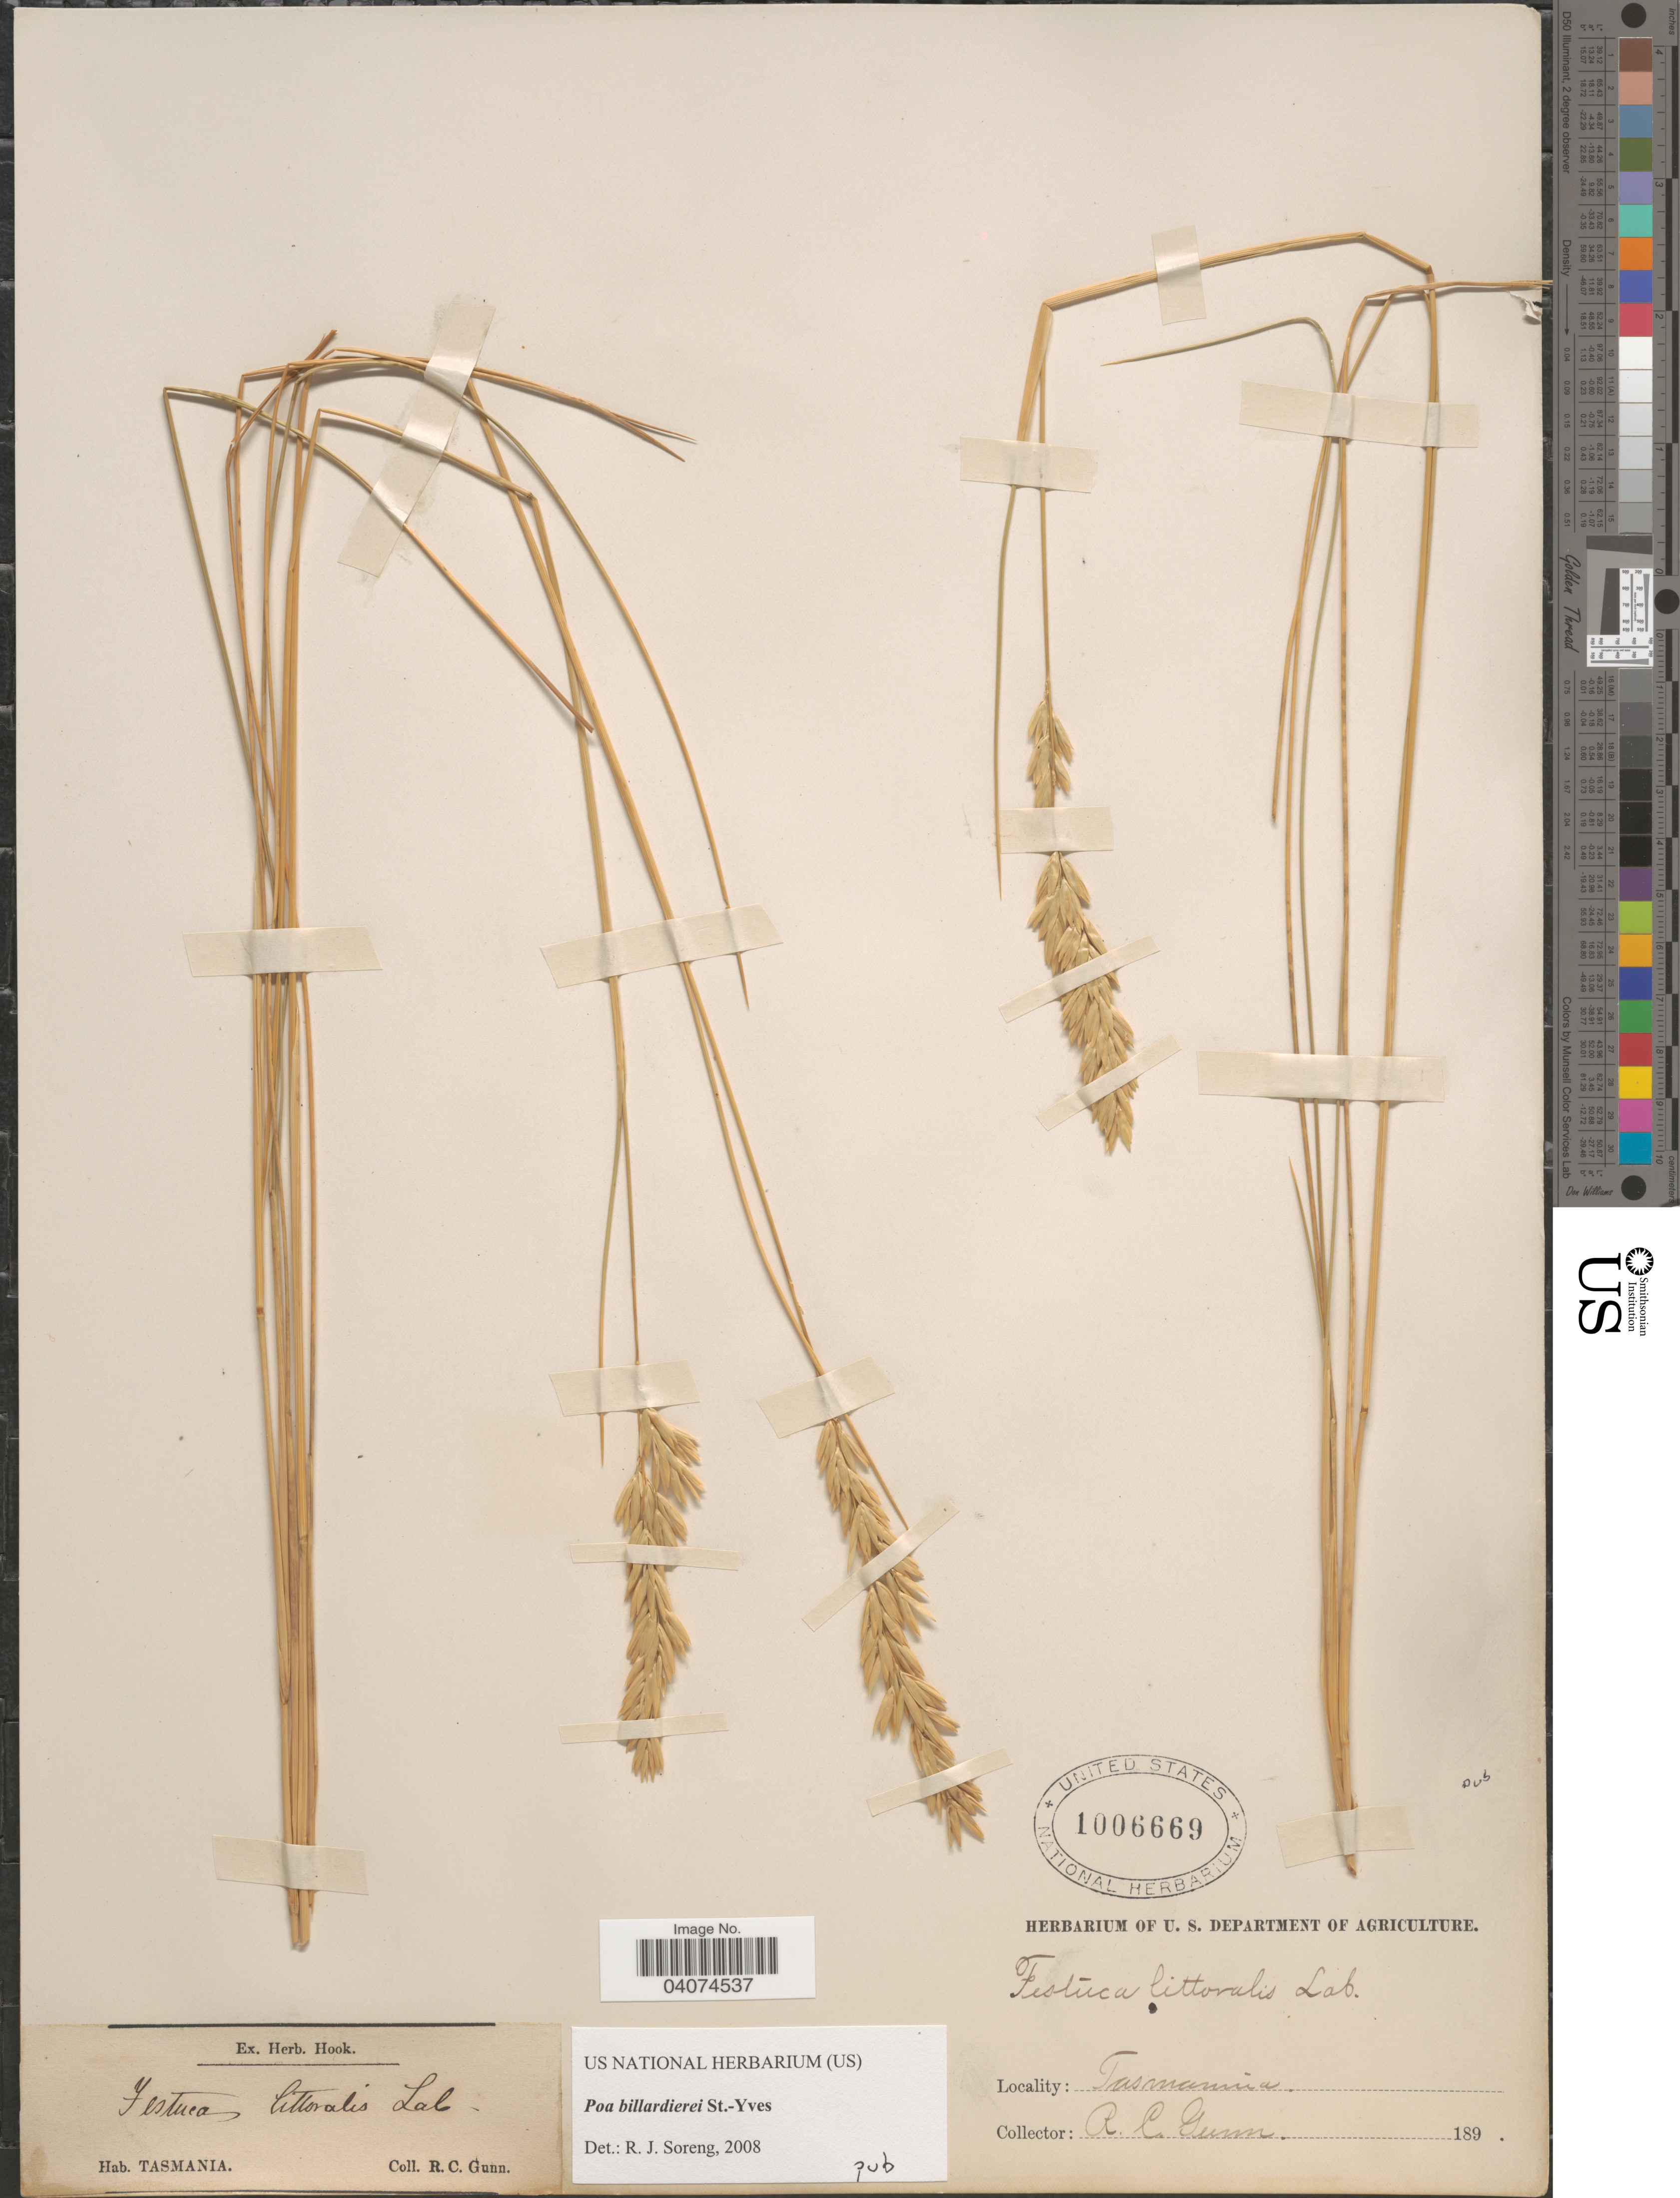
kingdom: Plantae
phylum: Tracheophyta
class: Liliopsida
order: Poales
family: Poaceae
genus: Poa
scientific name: Poa billardierei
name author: (Spreng.) St.-Yves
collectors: R. Gunn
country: Australia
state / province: Tasmania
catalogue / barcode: US 1006669